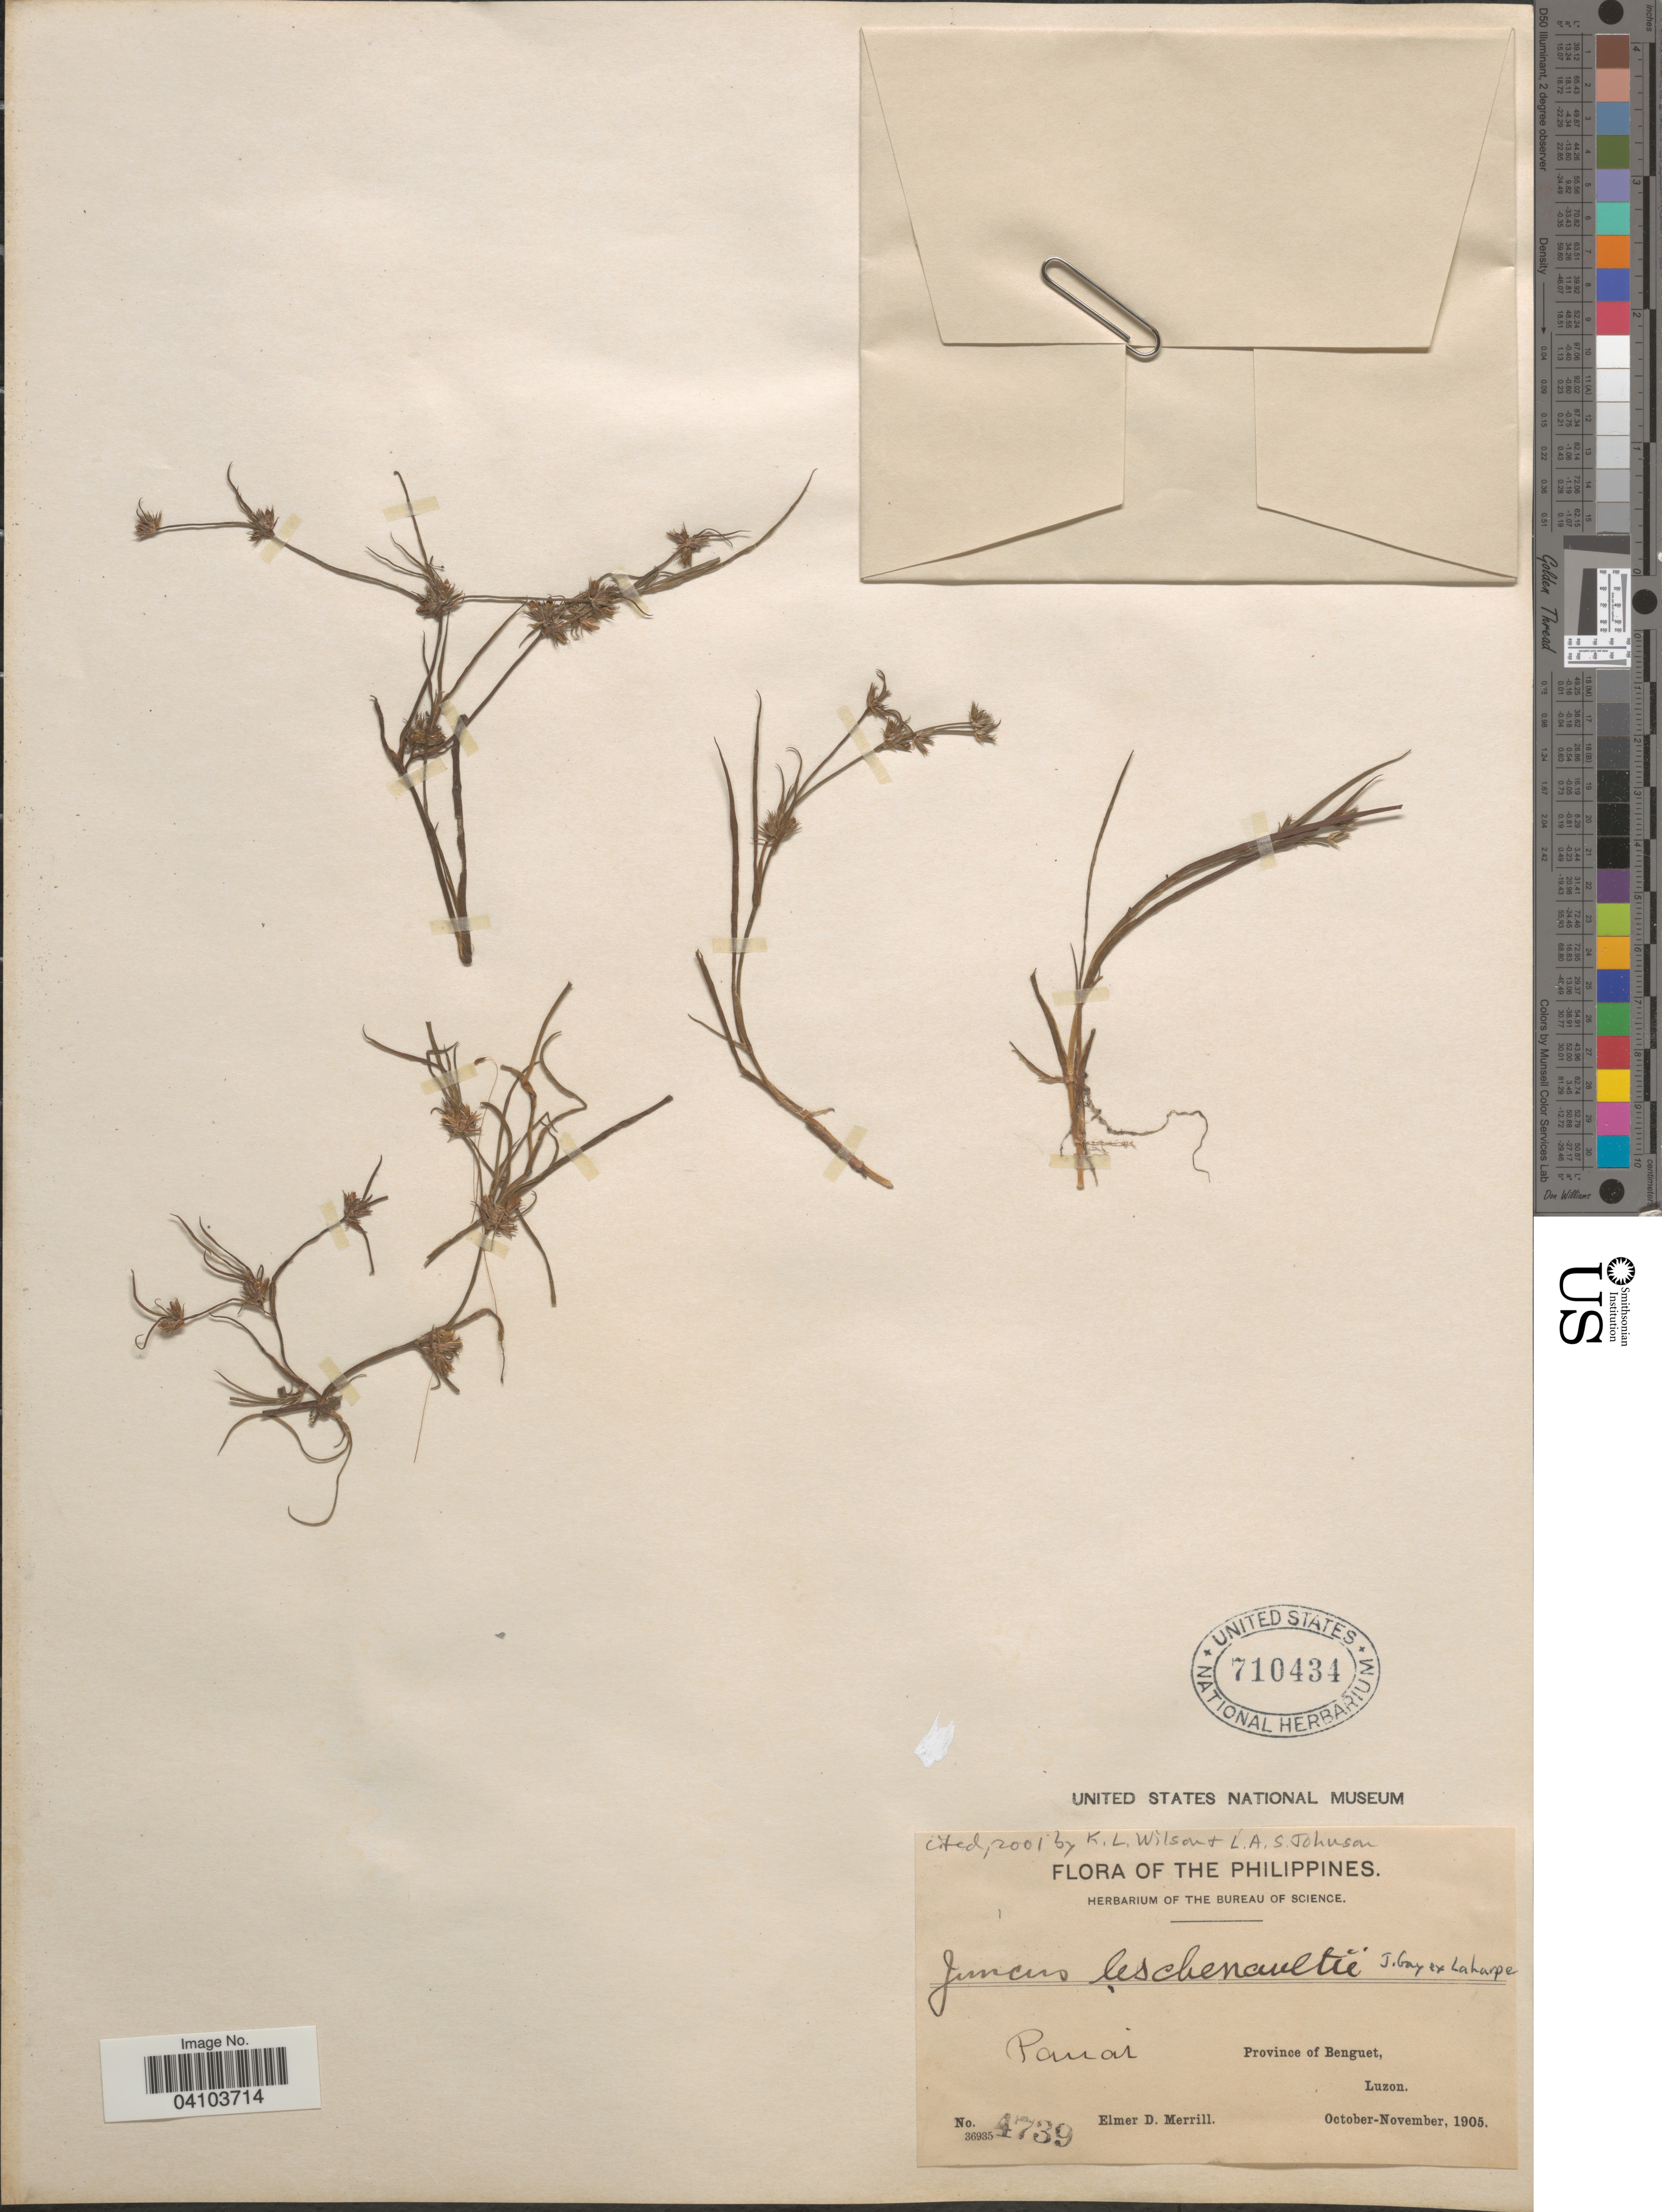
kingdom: Plantae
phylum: Tracheophyta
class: Liliopsida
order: Poales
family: Juncaceae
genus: Juncus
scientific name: Juncus leschenaultii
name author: J. Gay ex Laharpe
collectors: E. D. Merrill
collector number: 4739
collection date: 1905-10/1905-11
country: Philippines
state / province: Cordillera (Administrative Region)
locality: Panai. Province of Benguet, Luzon.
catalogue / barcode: US 710434